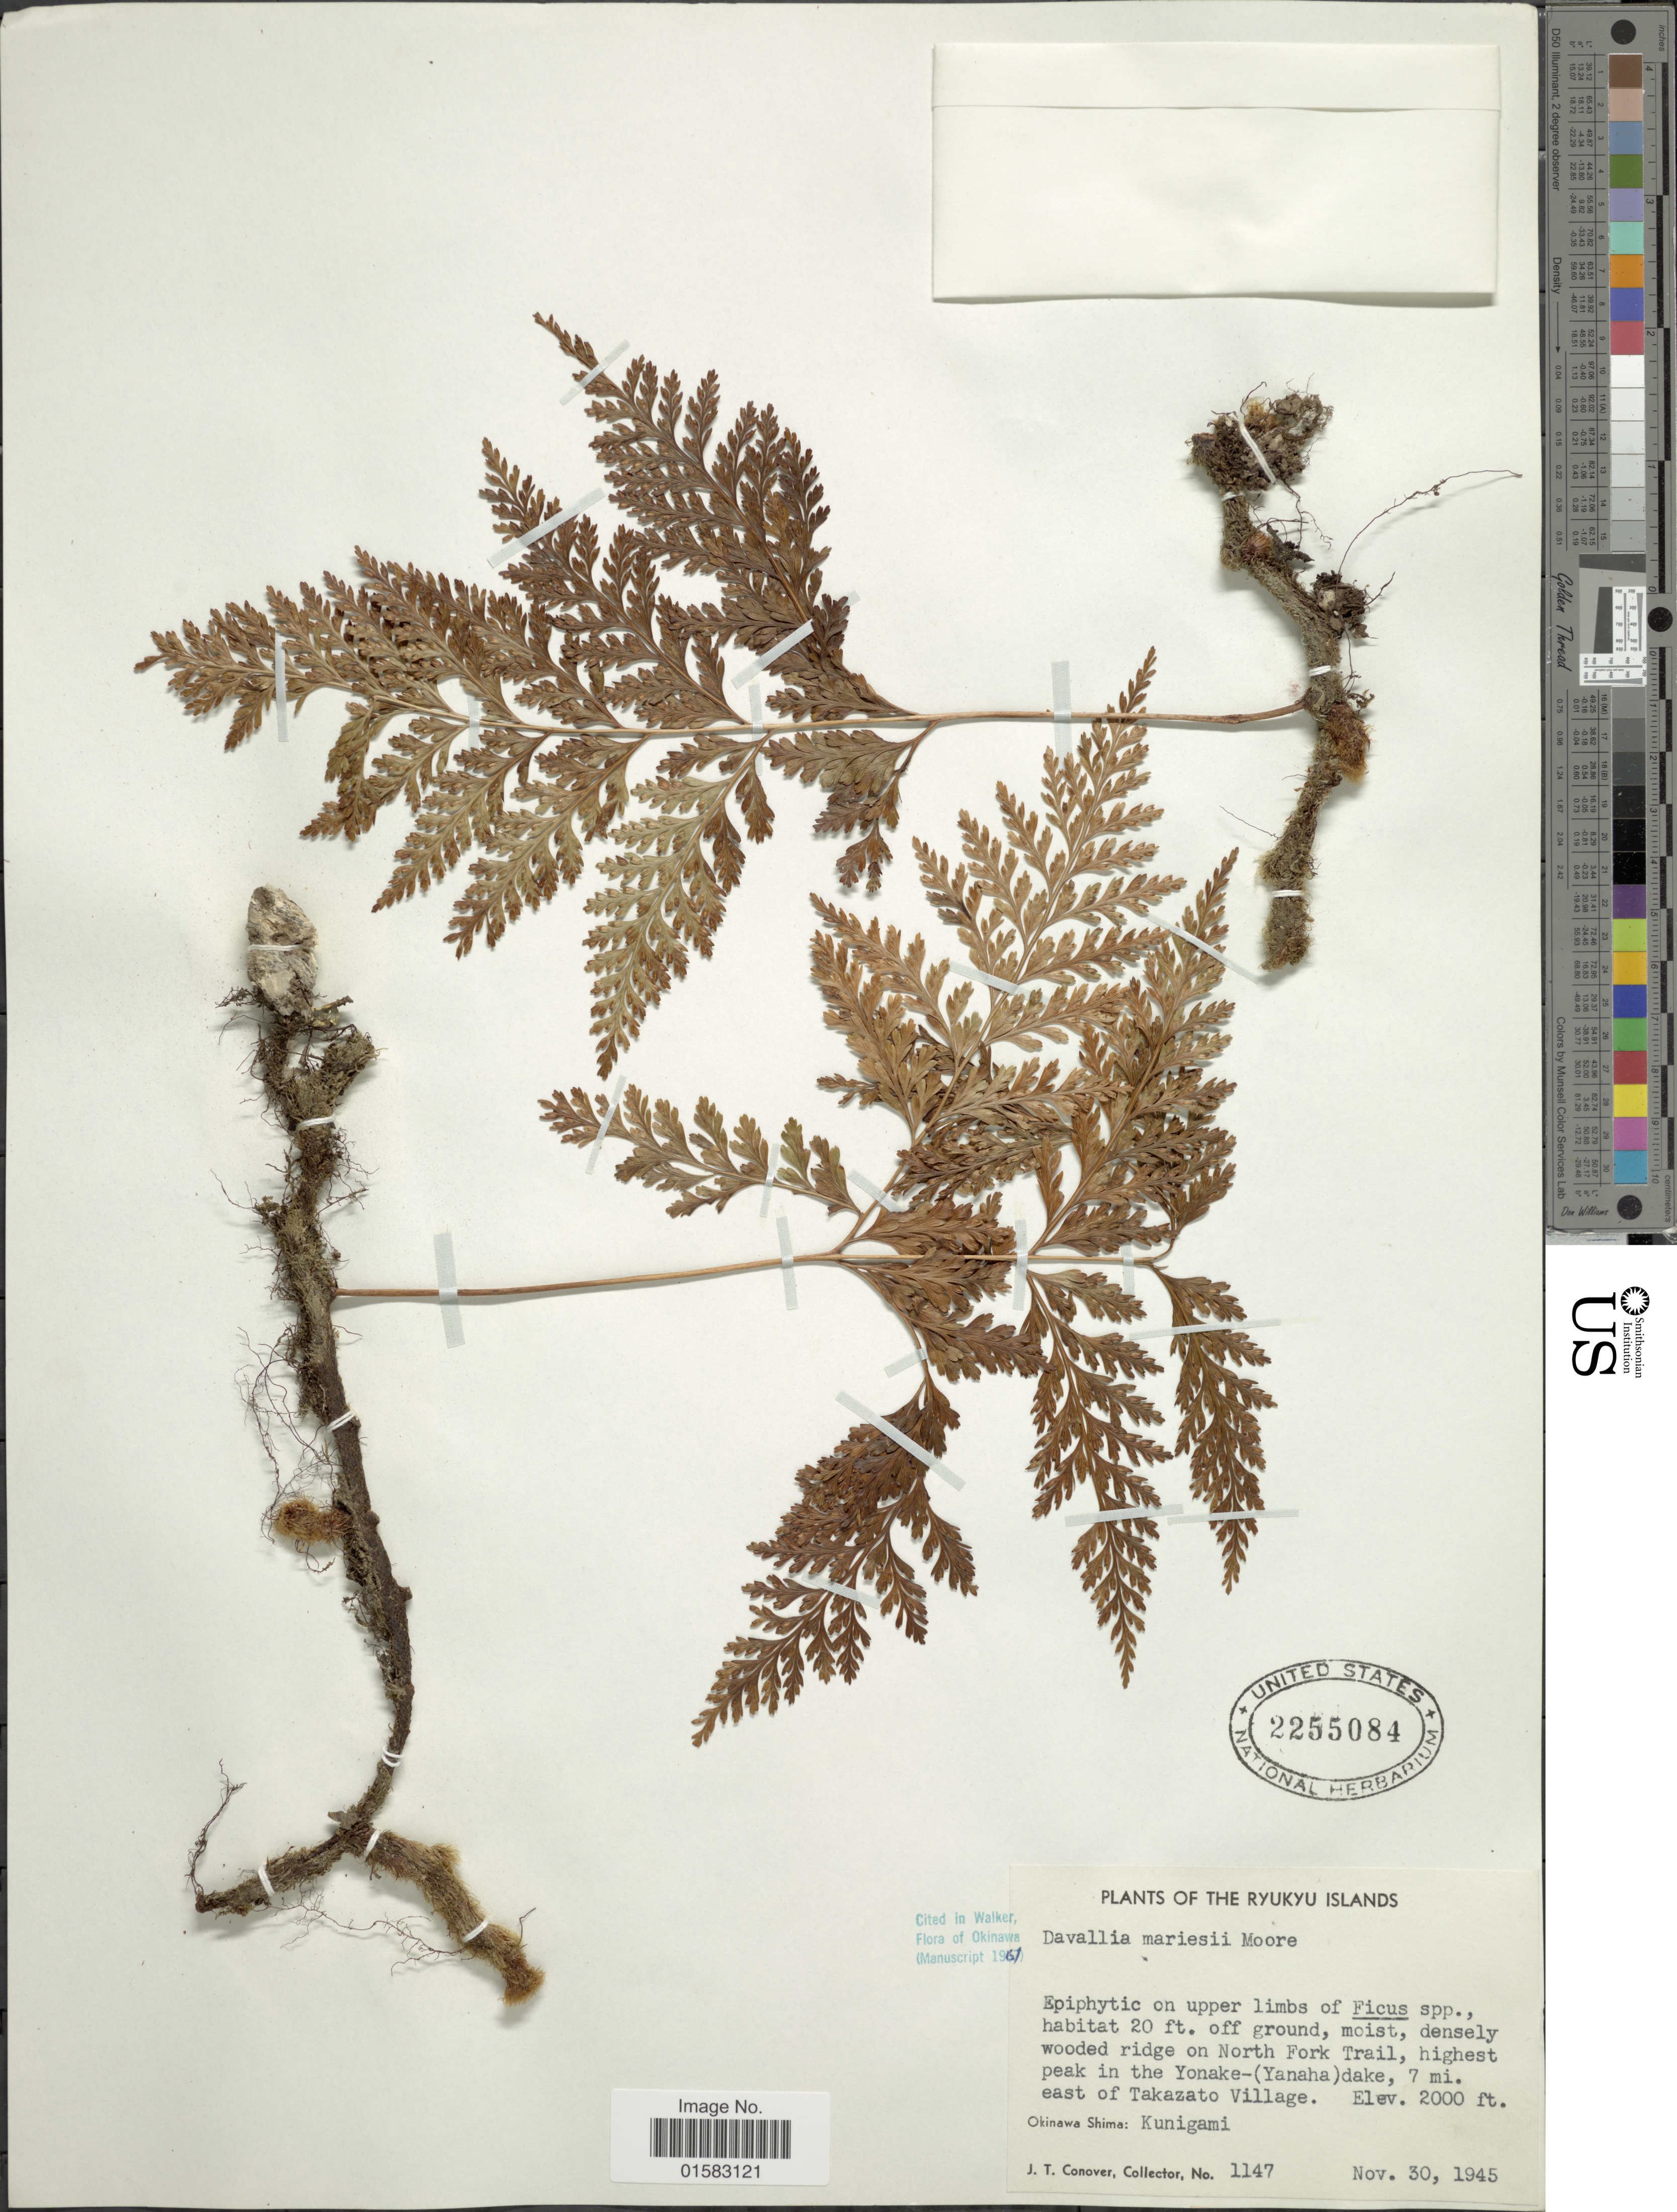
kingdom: Plantae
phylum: Tracheophyta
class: Polypodiopsida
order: Polypodiales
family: Davalliaceae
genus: Davallia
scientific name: Davallia trichomanoides var. trichomanoides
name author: Blume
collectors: J. T. Conover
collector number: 1147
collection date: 1945-11-30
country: Japan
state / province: Okinawa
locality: Okinawa Shima: Kunigami, densely wooded ridge on north Fork Trail, Highest Peak in the Yonake-(Yanaha) dake, 7 mi. east of Takazato Village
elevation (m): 610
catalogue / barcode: US 2255084